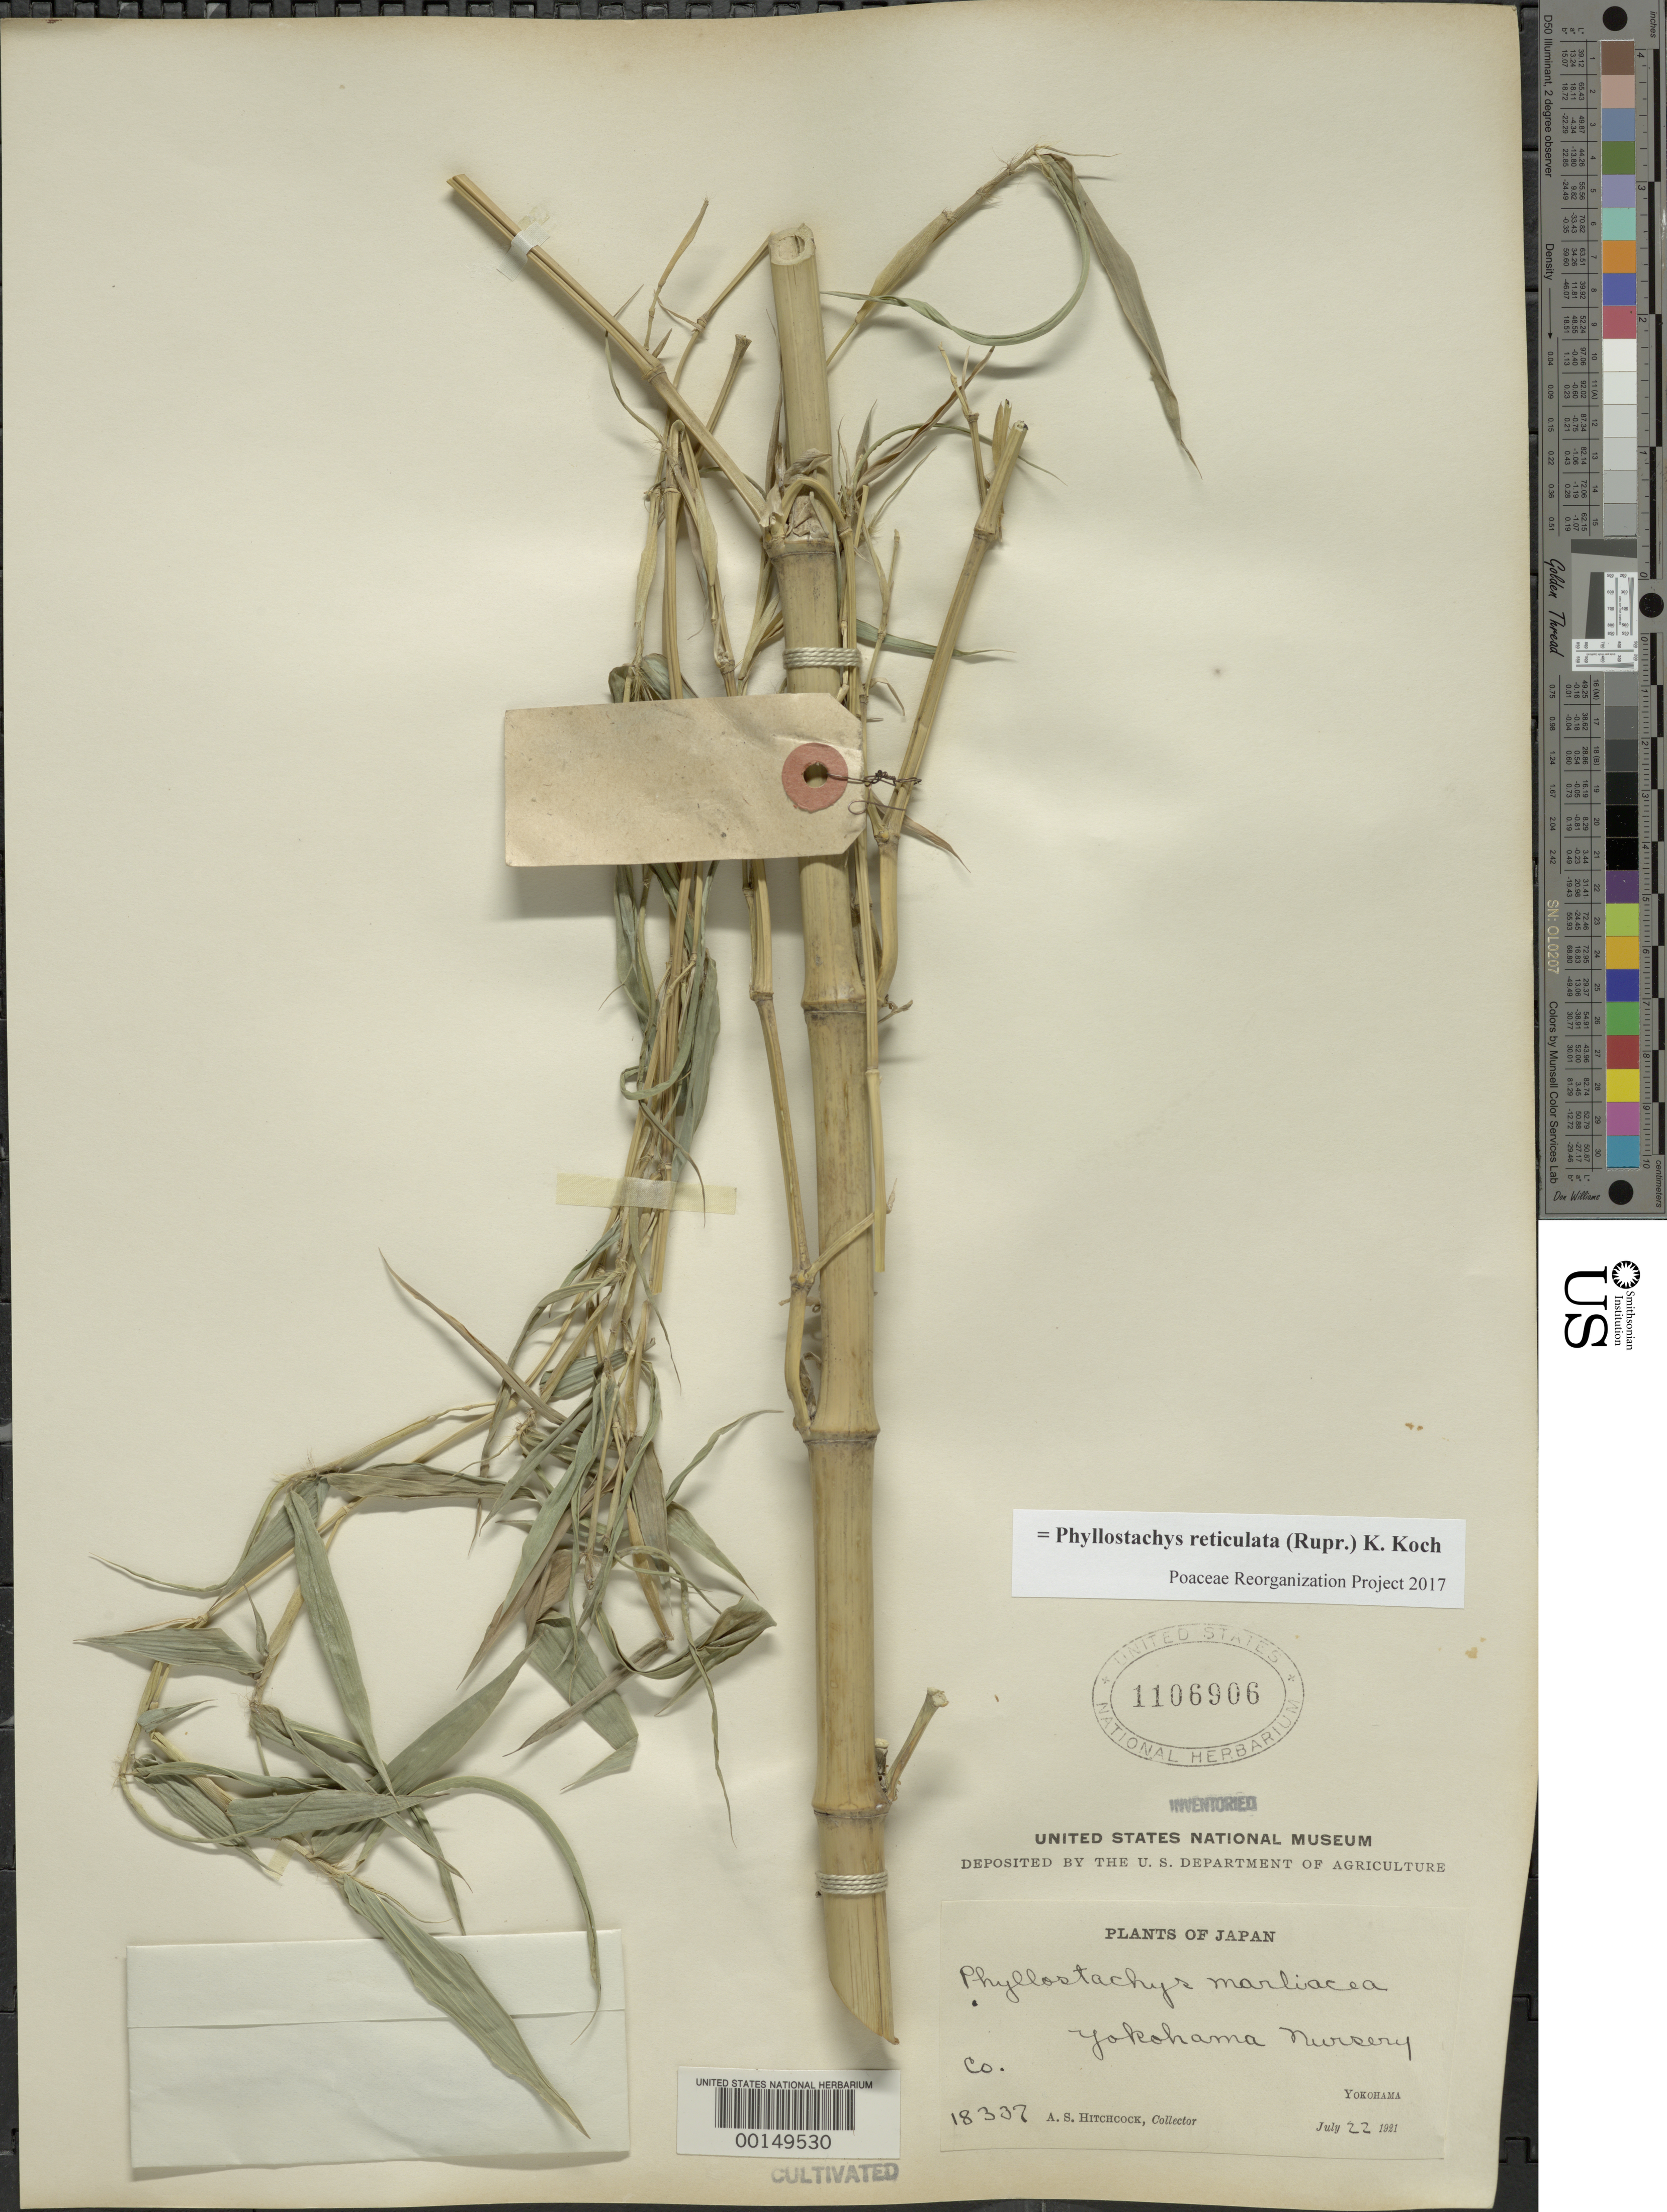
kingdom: Plantae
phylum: Tracheophyta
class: Liliopsida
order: Poales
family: Poaceae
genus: Phyllostachys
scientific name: Phyllostachys reticulata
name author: (Rupr.) K. Koch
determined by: Poaceae Reorganization Project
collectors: A. S. Hitchcock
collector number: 18337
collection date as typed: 22 Jul 1921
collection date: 1921-07-22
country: Japan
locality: Yokohama, yokohama nursery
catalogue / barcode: US 1106906